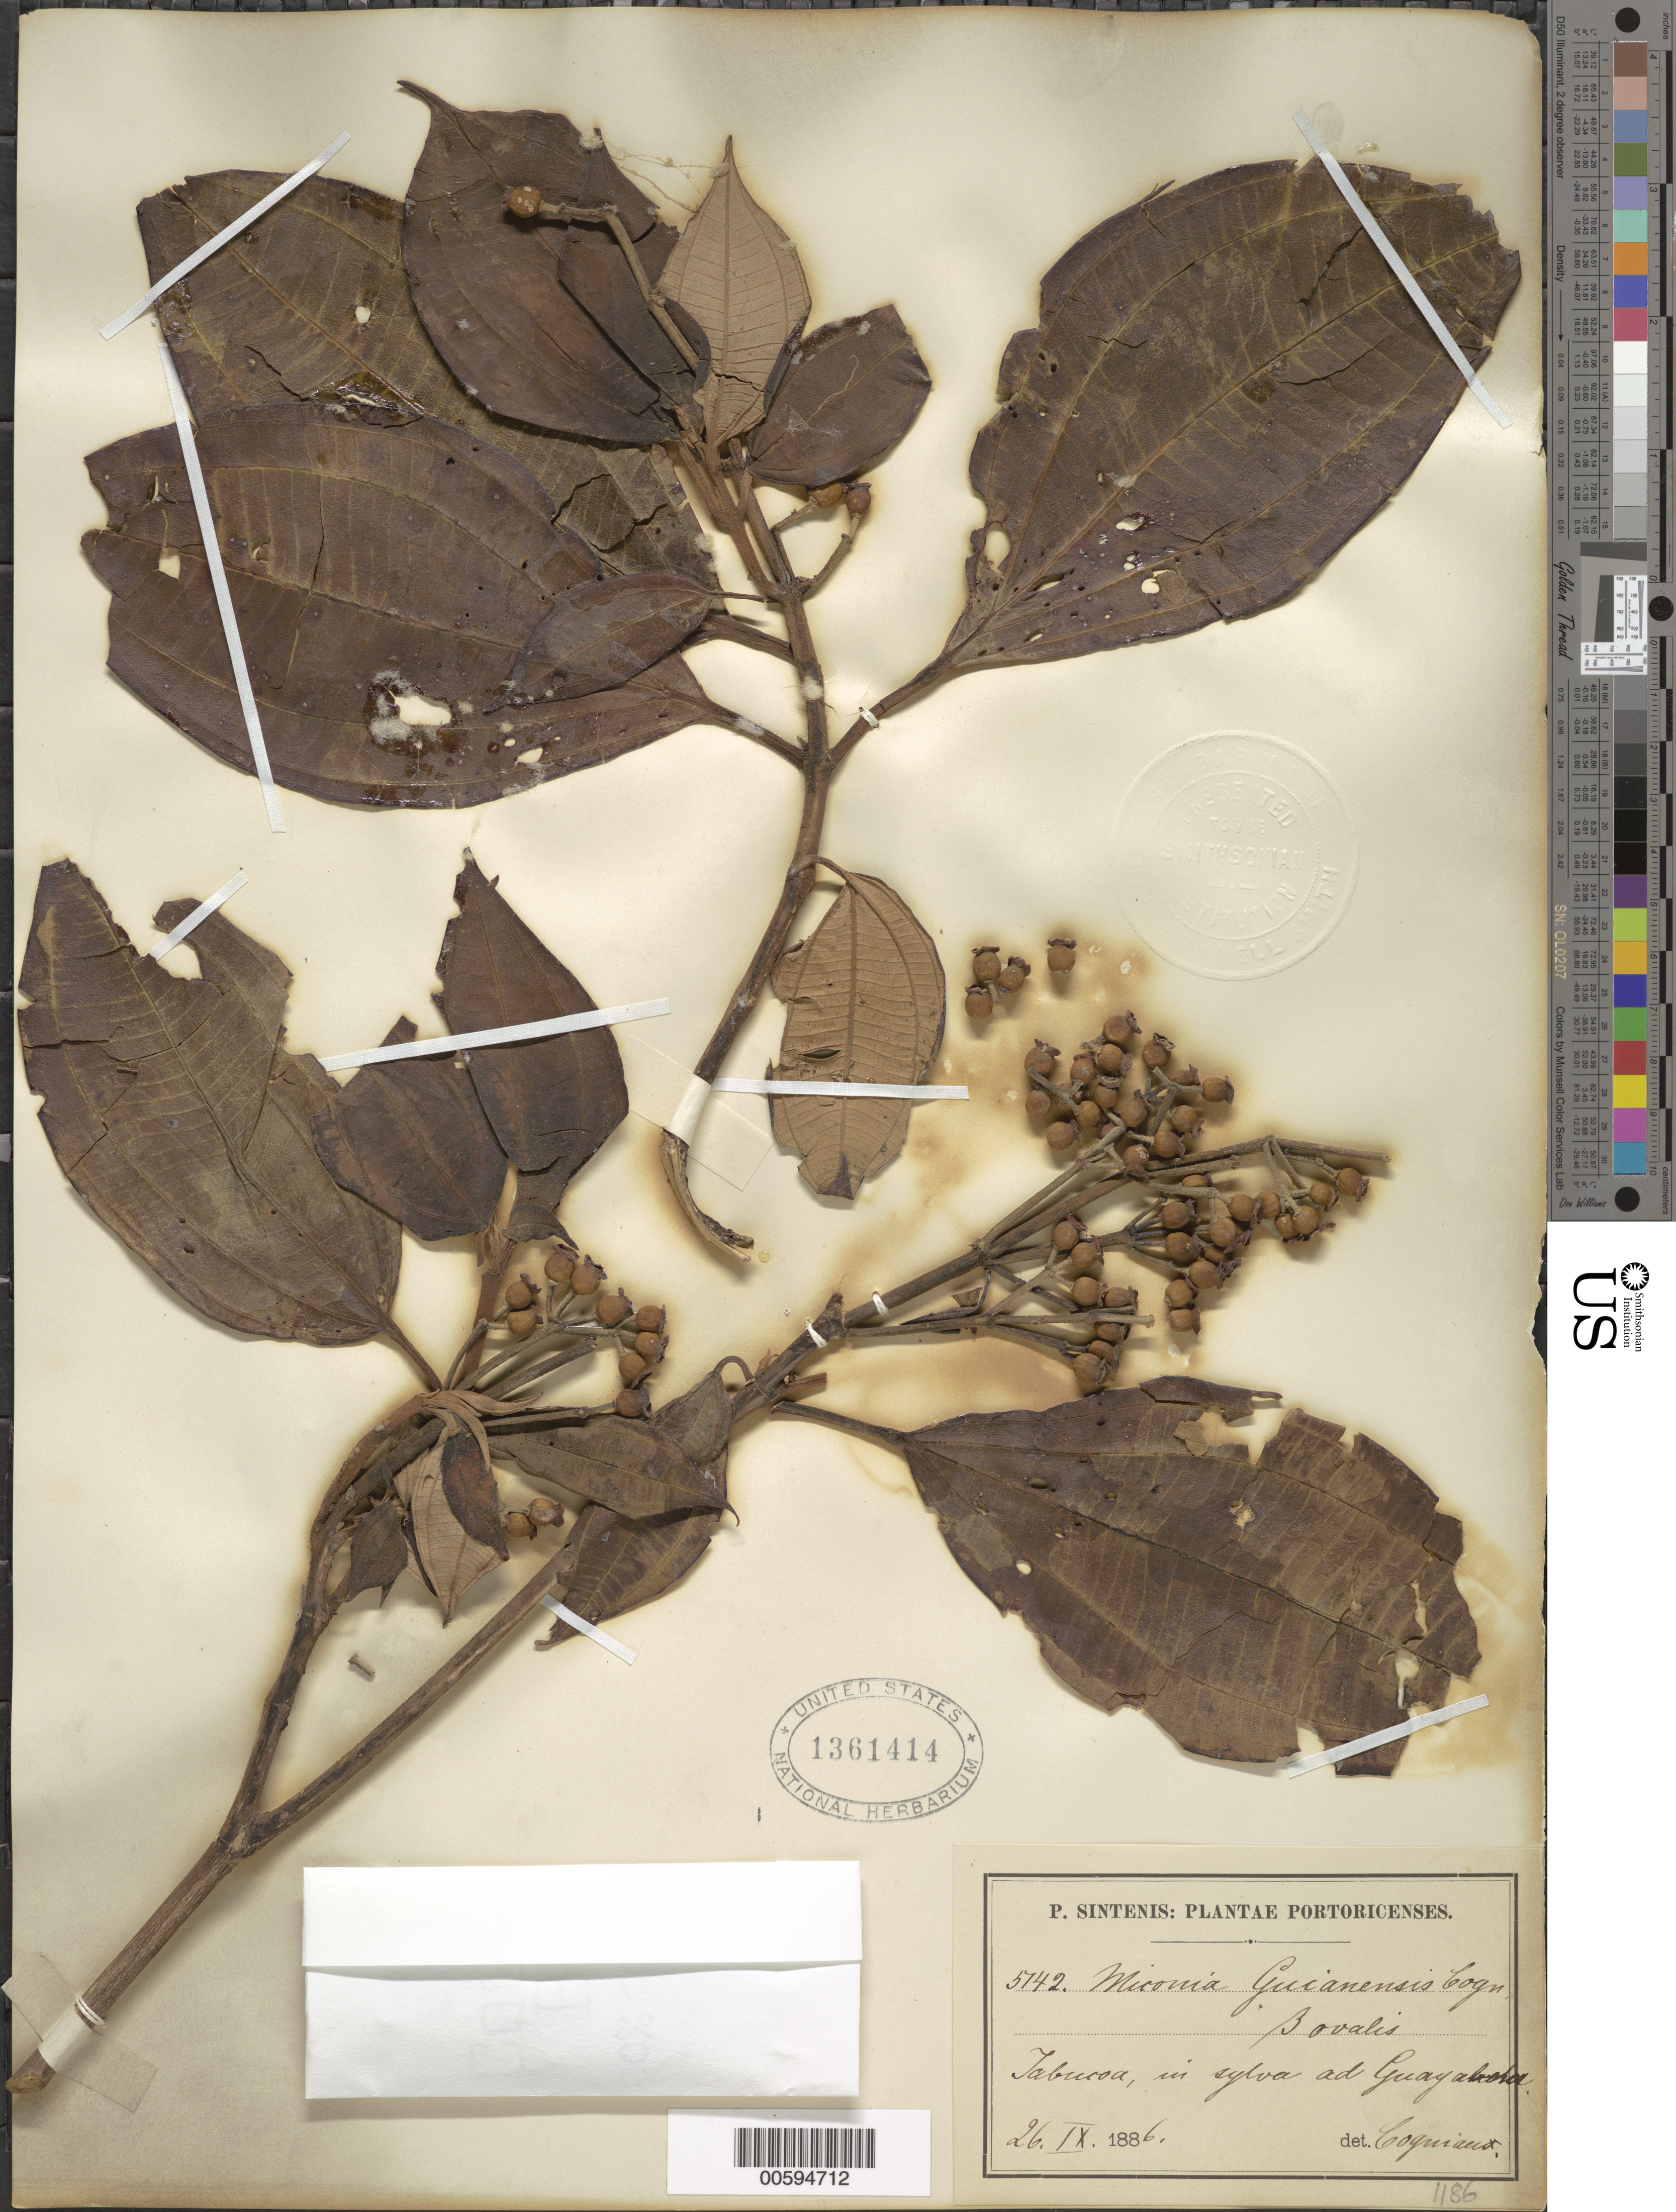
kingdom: Plantae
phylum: Tracheophyta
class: Magnoliopsida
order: Myrtales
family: Melastomataceae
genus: Miconia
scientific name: Miconia guianensis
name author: (Aubl.) Cogn.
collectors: P. Sintenis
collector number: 5142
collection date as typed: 26 Sep 1886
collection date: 1886-09-26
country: Puerto Rico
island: Greater Antilles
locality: Yabucoa, in sylva ad Guayabota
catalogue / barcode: US 1361414